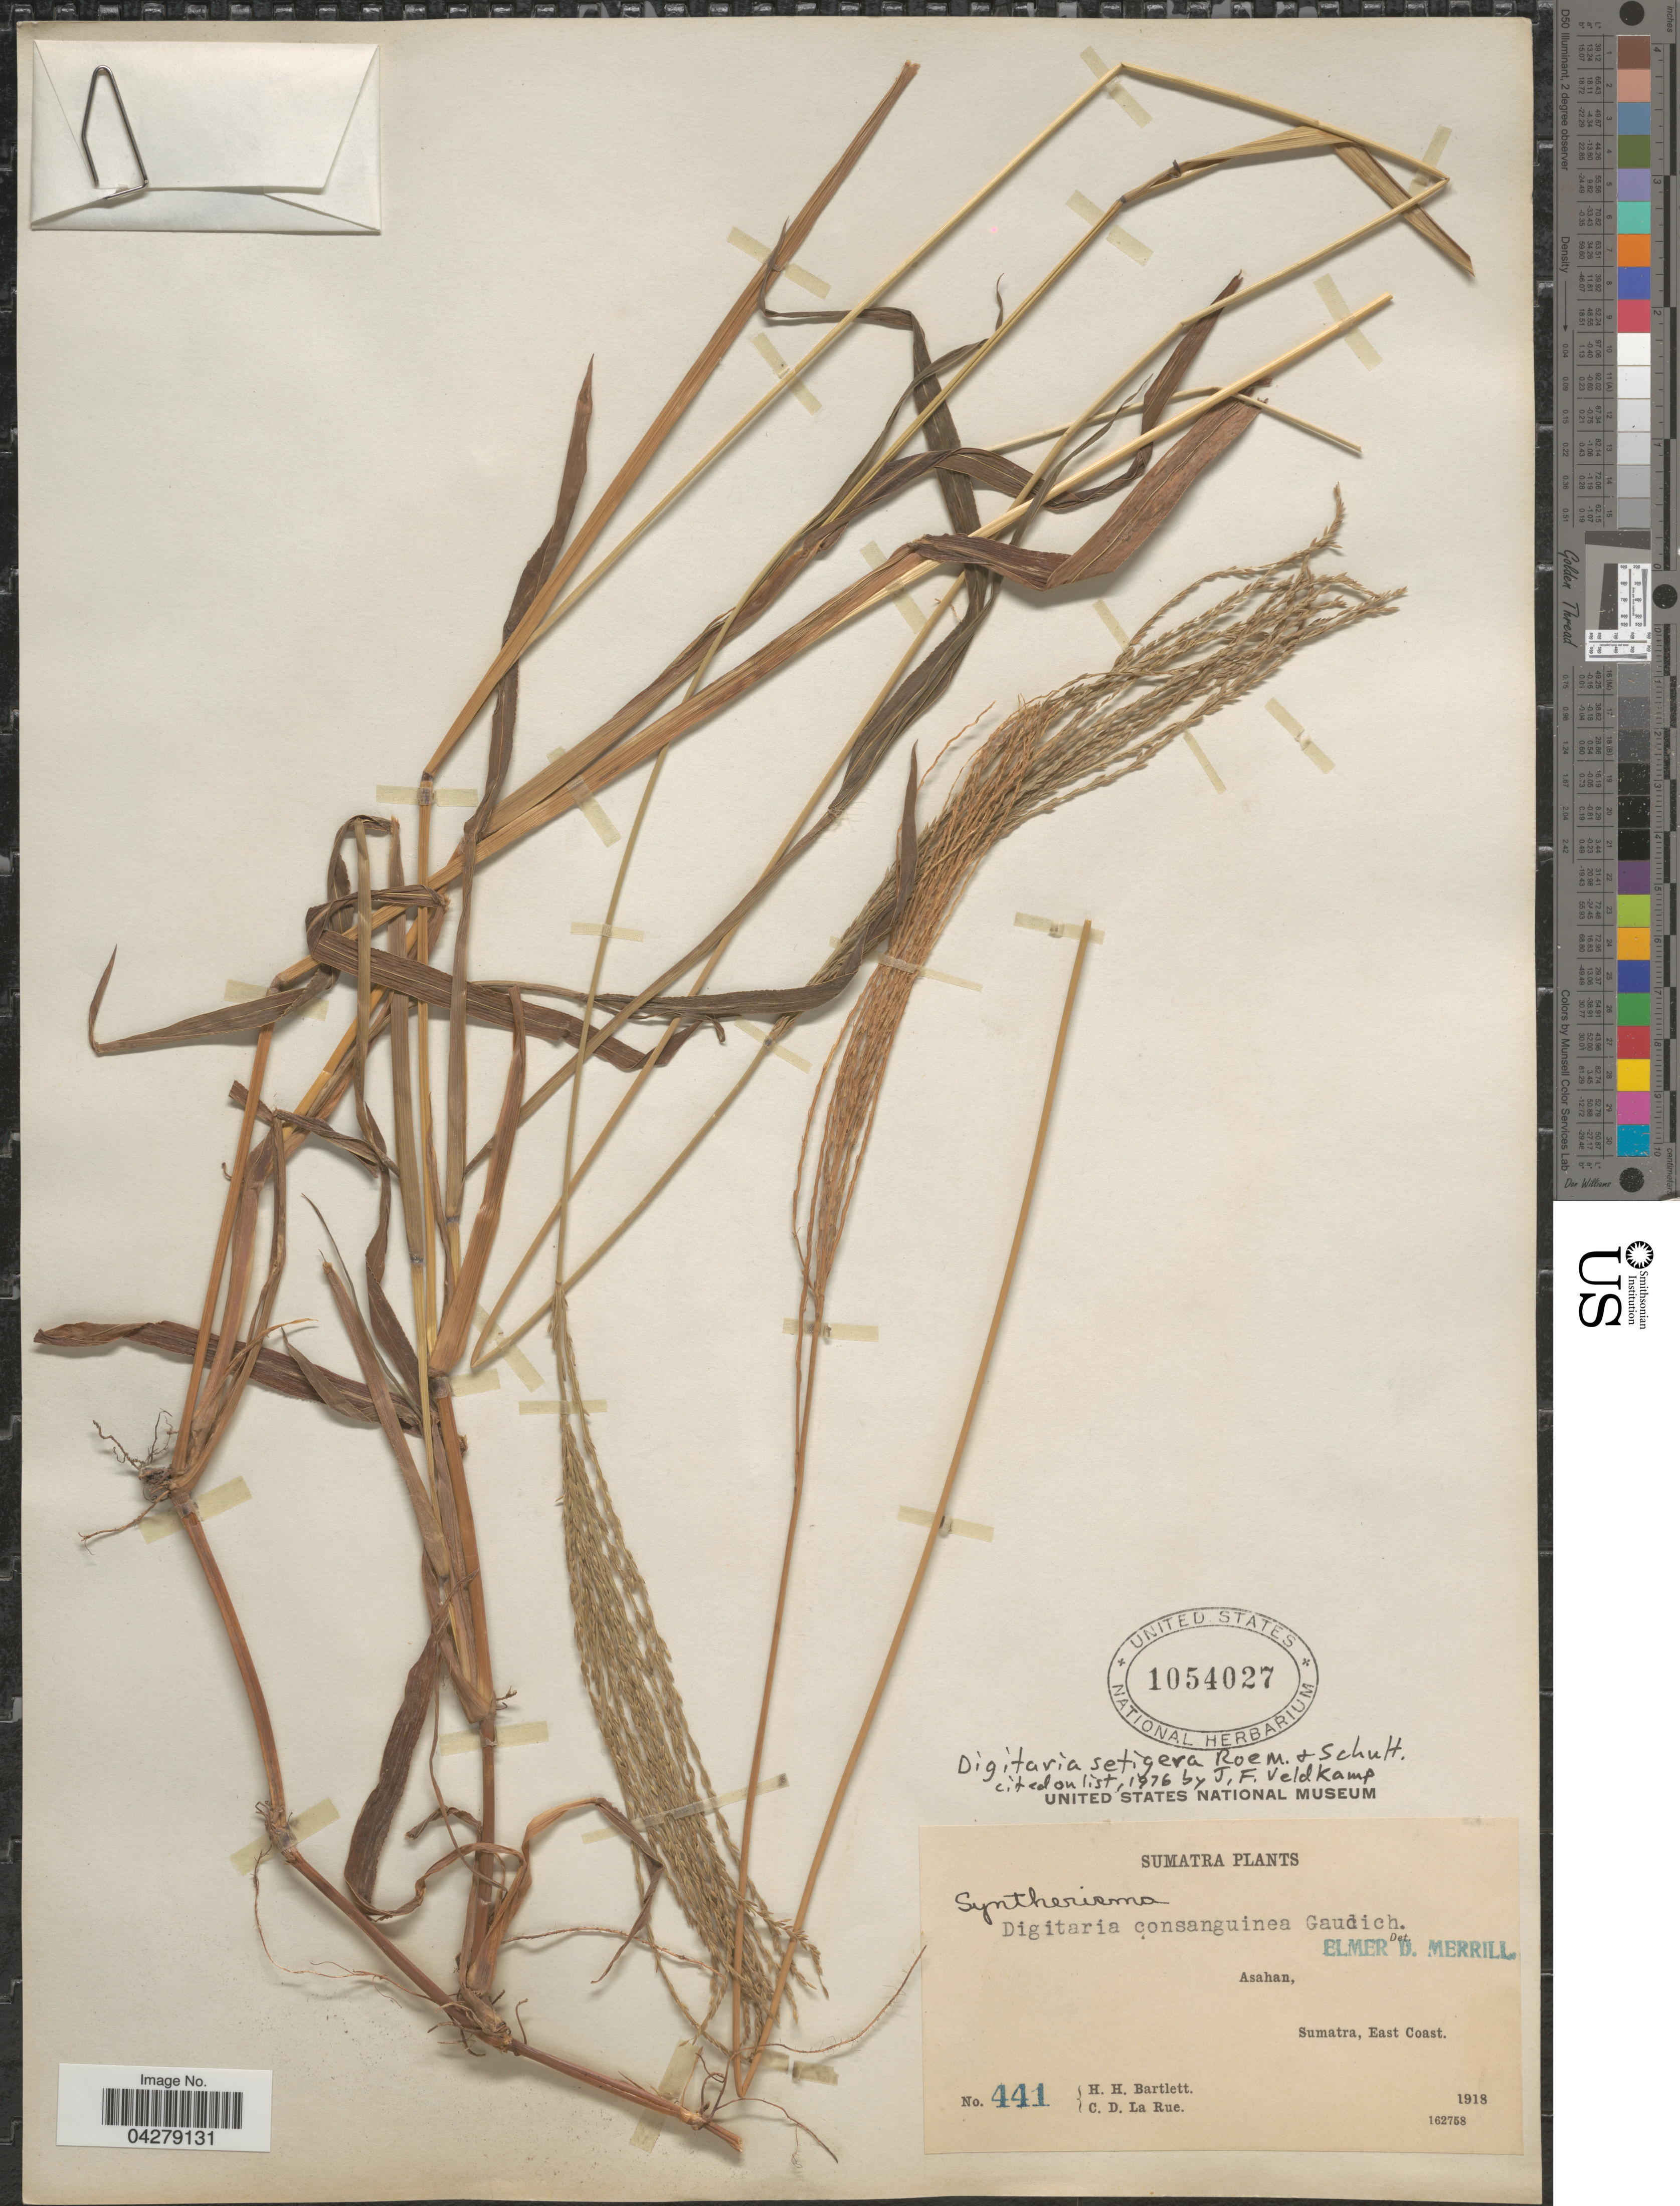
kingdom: Plantae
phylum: Tracheophyta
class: Liliopsida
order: Poales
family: Poaceae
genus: Digitaria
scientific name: Digitaria setigera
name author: Roth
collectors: H. H. Bartlett & C. La Rue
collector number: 441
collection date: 1918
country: Indonesia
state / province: Sumatra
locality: Asahan, Sumatra, East Coast.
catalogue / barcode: US 1054027